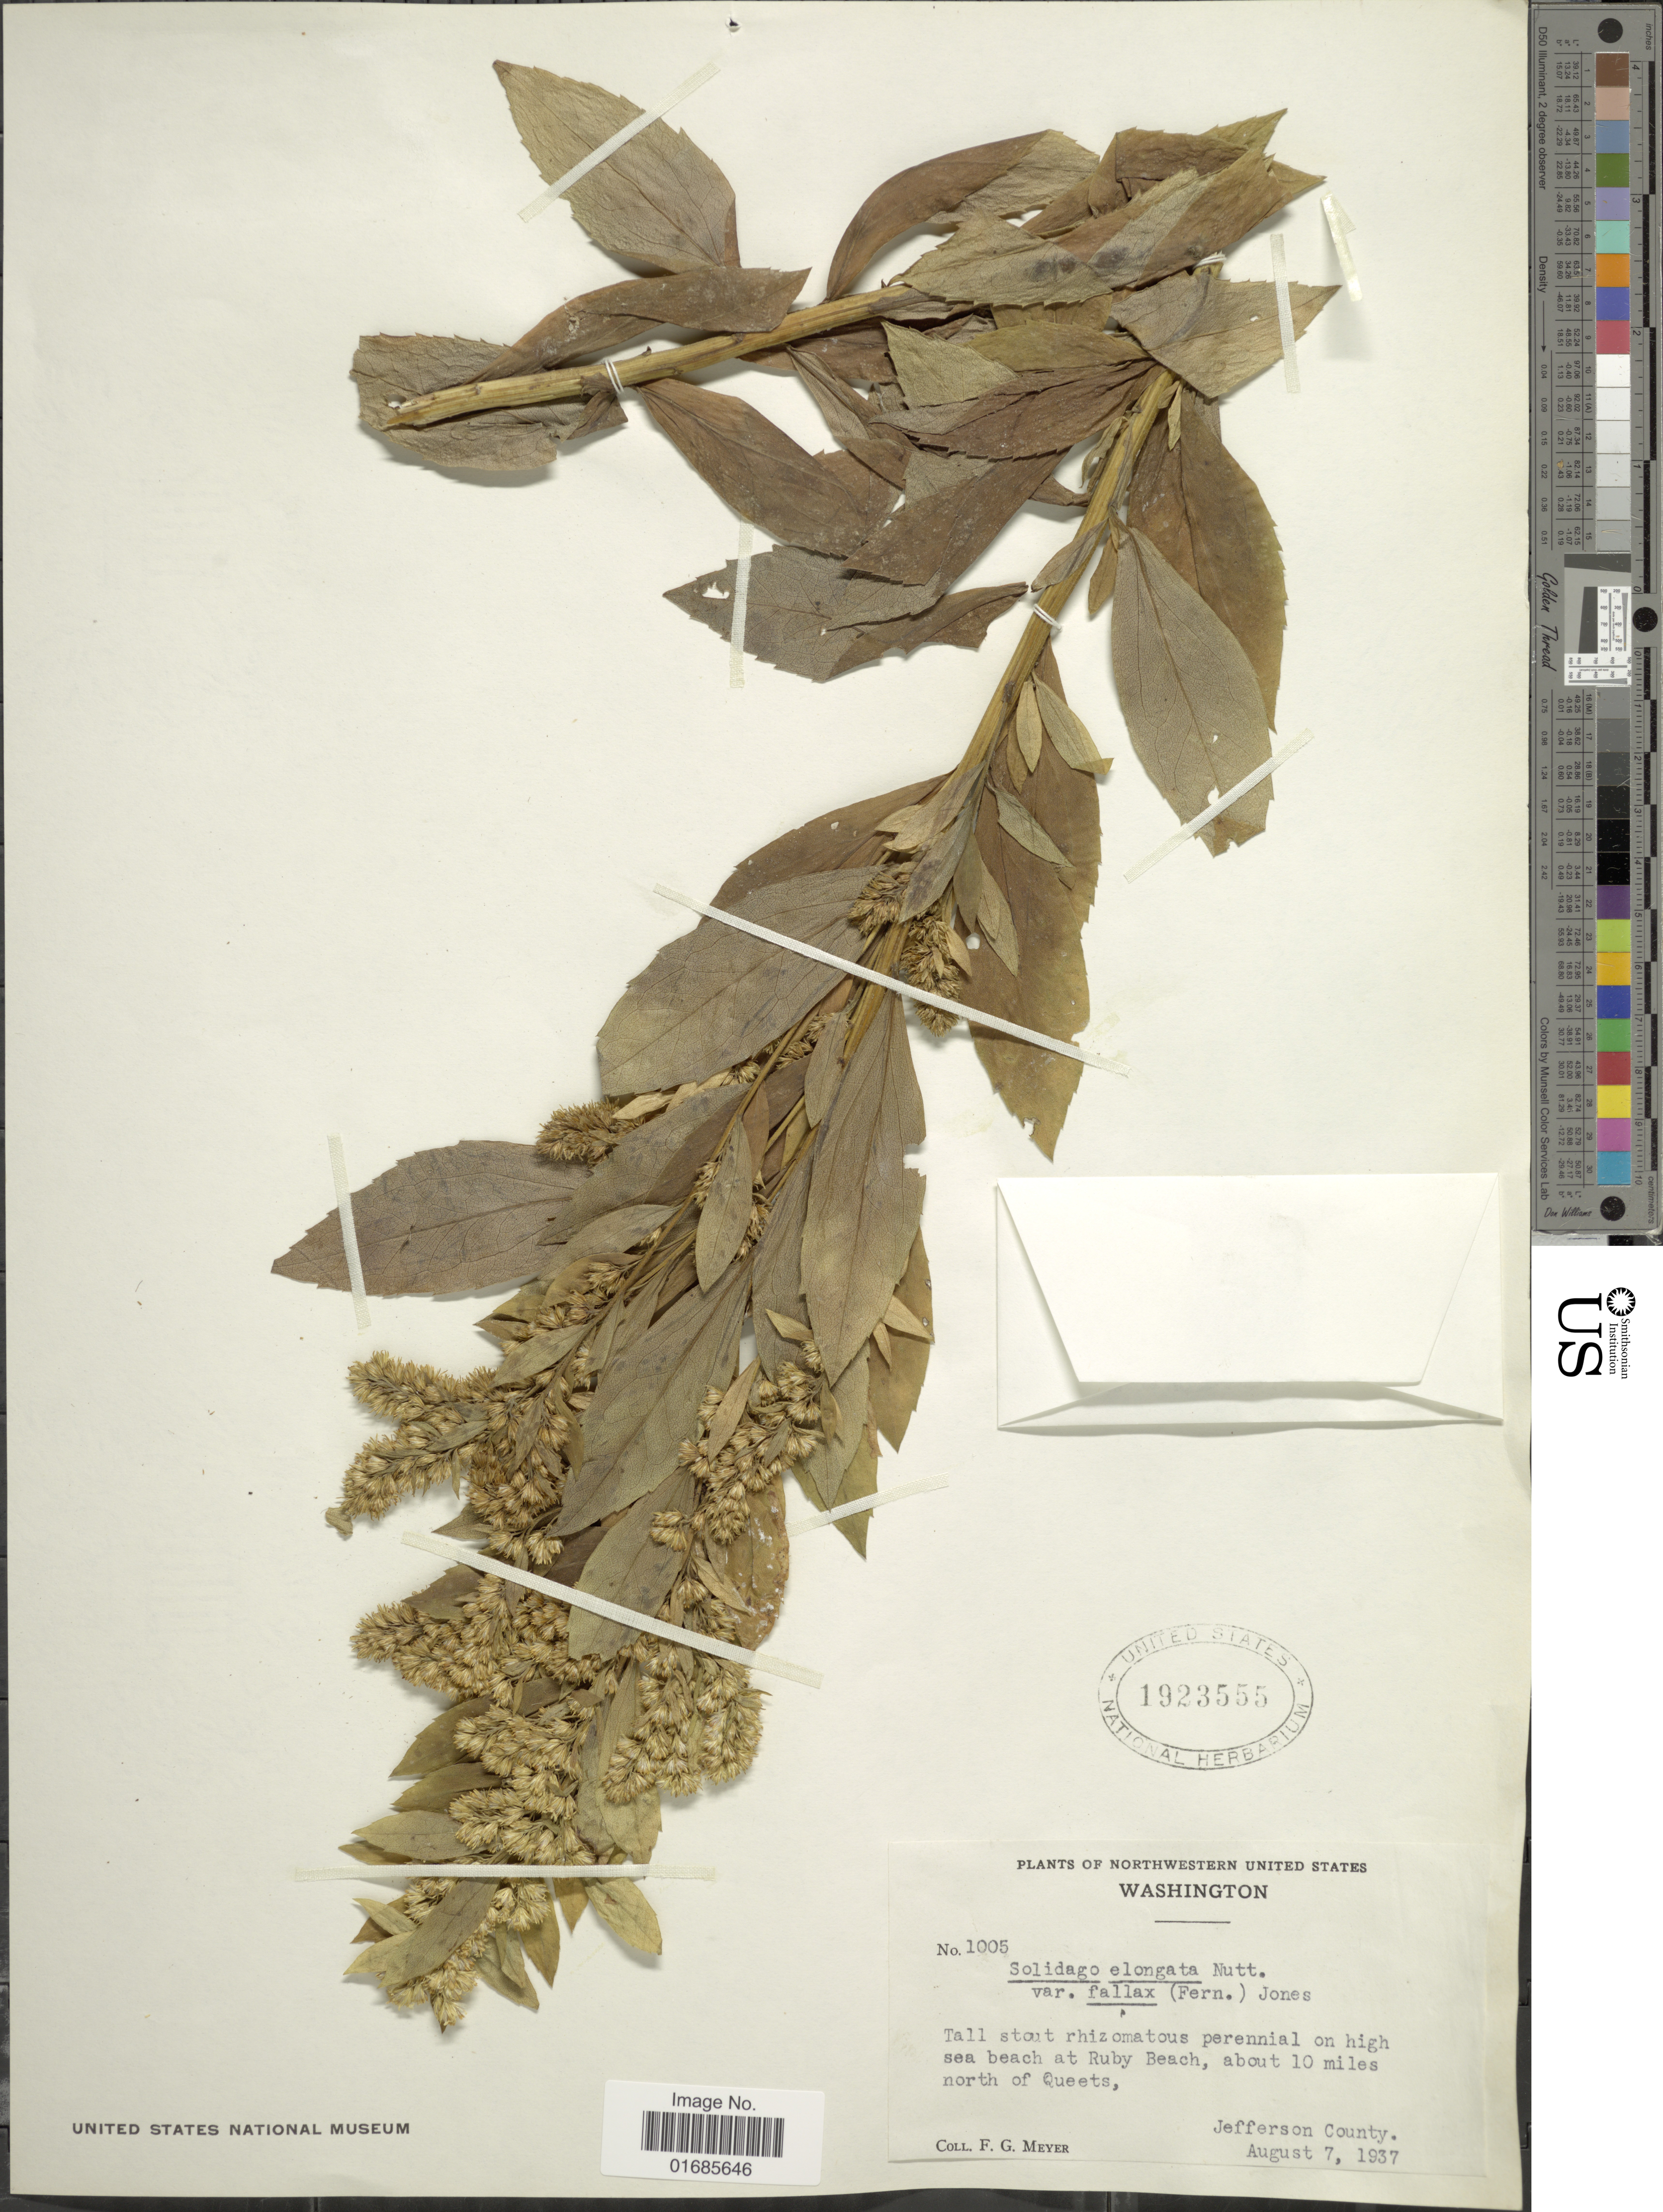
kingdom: Plantae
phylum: Tracheophyta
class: Magnoliopsida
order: Asterales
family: Asteraceae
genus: Solidago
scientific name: Solidago canadensis var. salebrosa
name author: (Piper) M.E. Jones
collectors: F. G. Meyer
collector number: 1005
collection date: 1937-08-07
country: United States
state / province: Washington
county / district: Jefferson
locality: On high sea beach at Ruby Beach, about 10 miles north of Queets, Jefferson County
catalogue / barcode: US 1923555